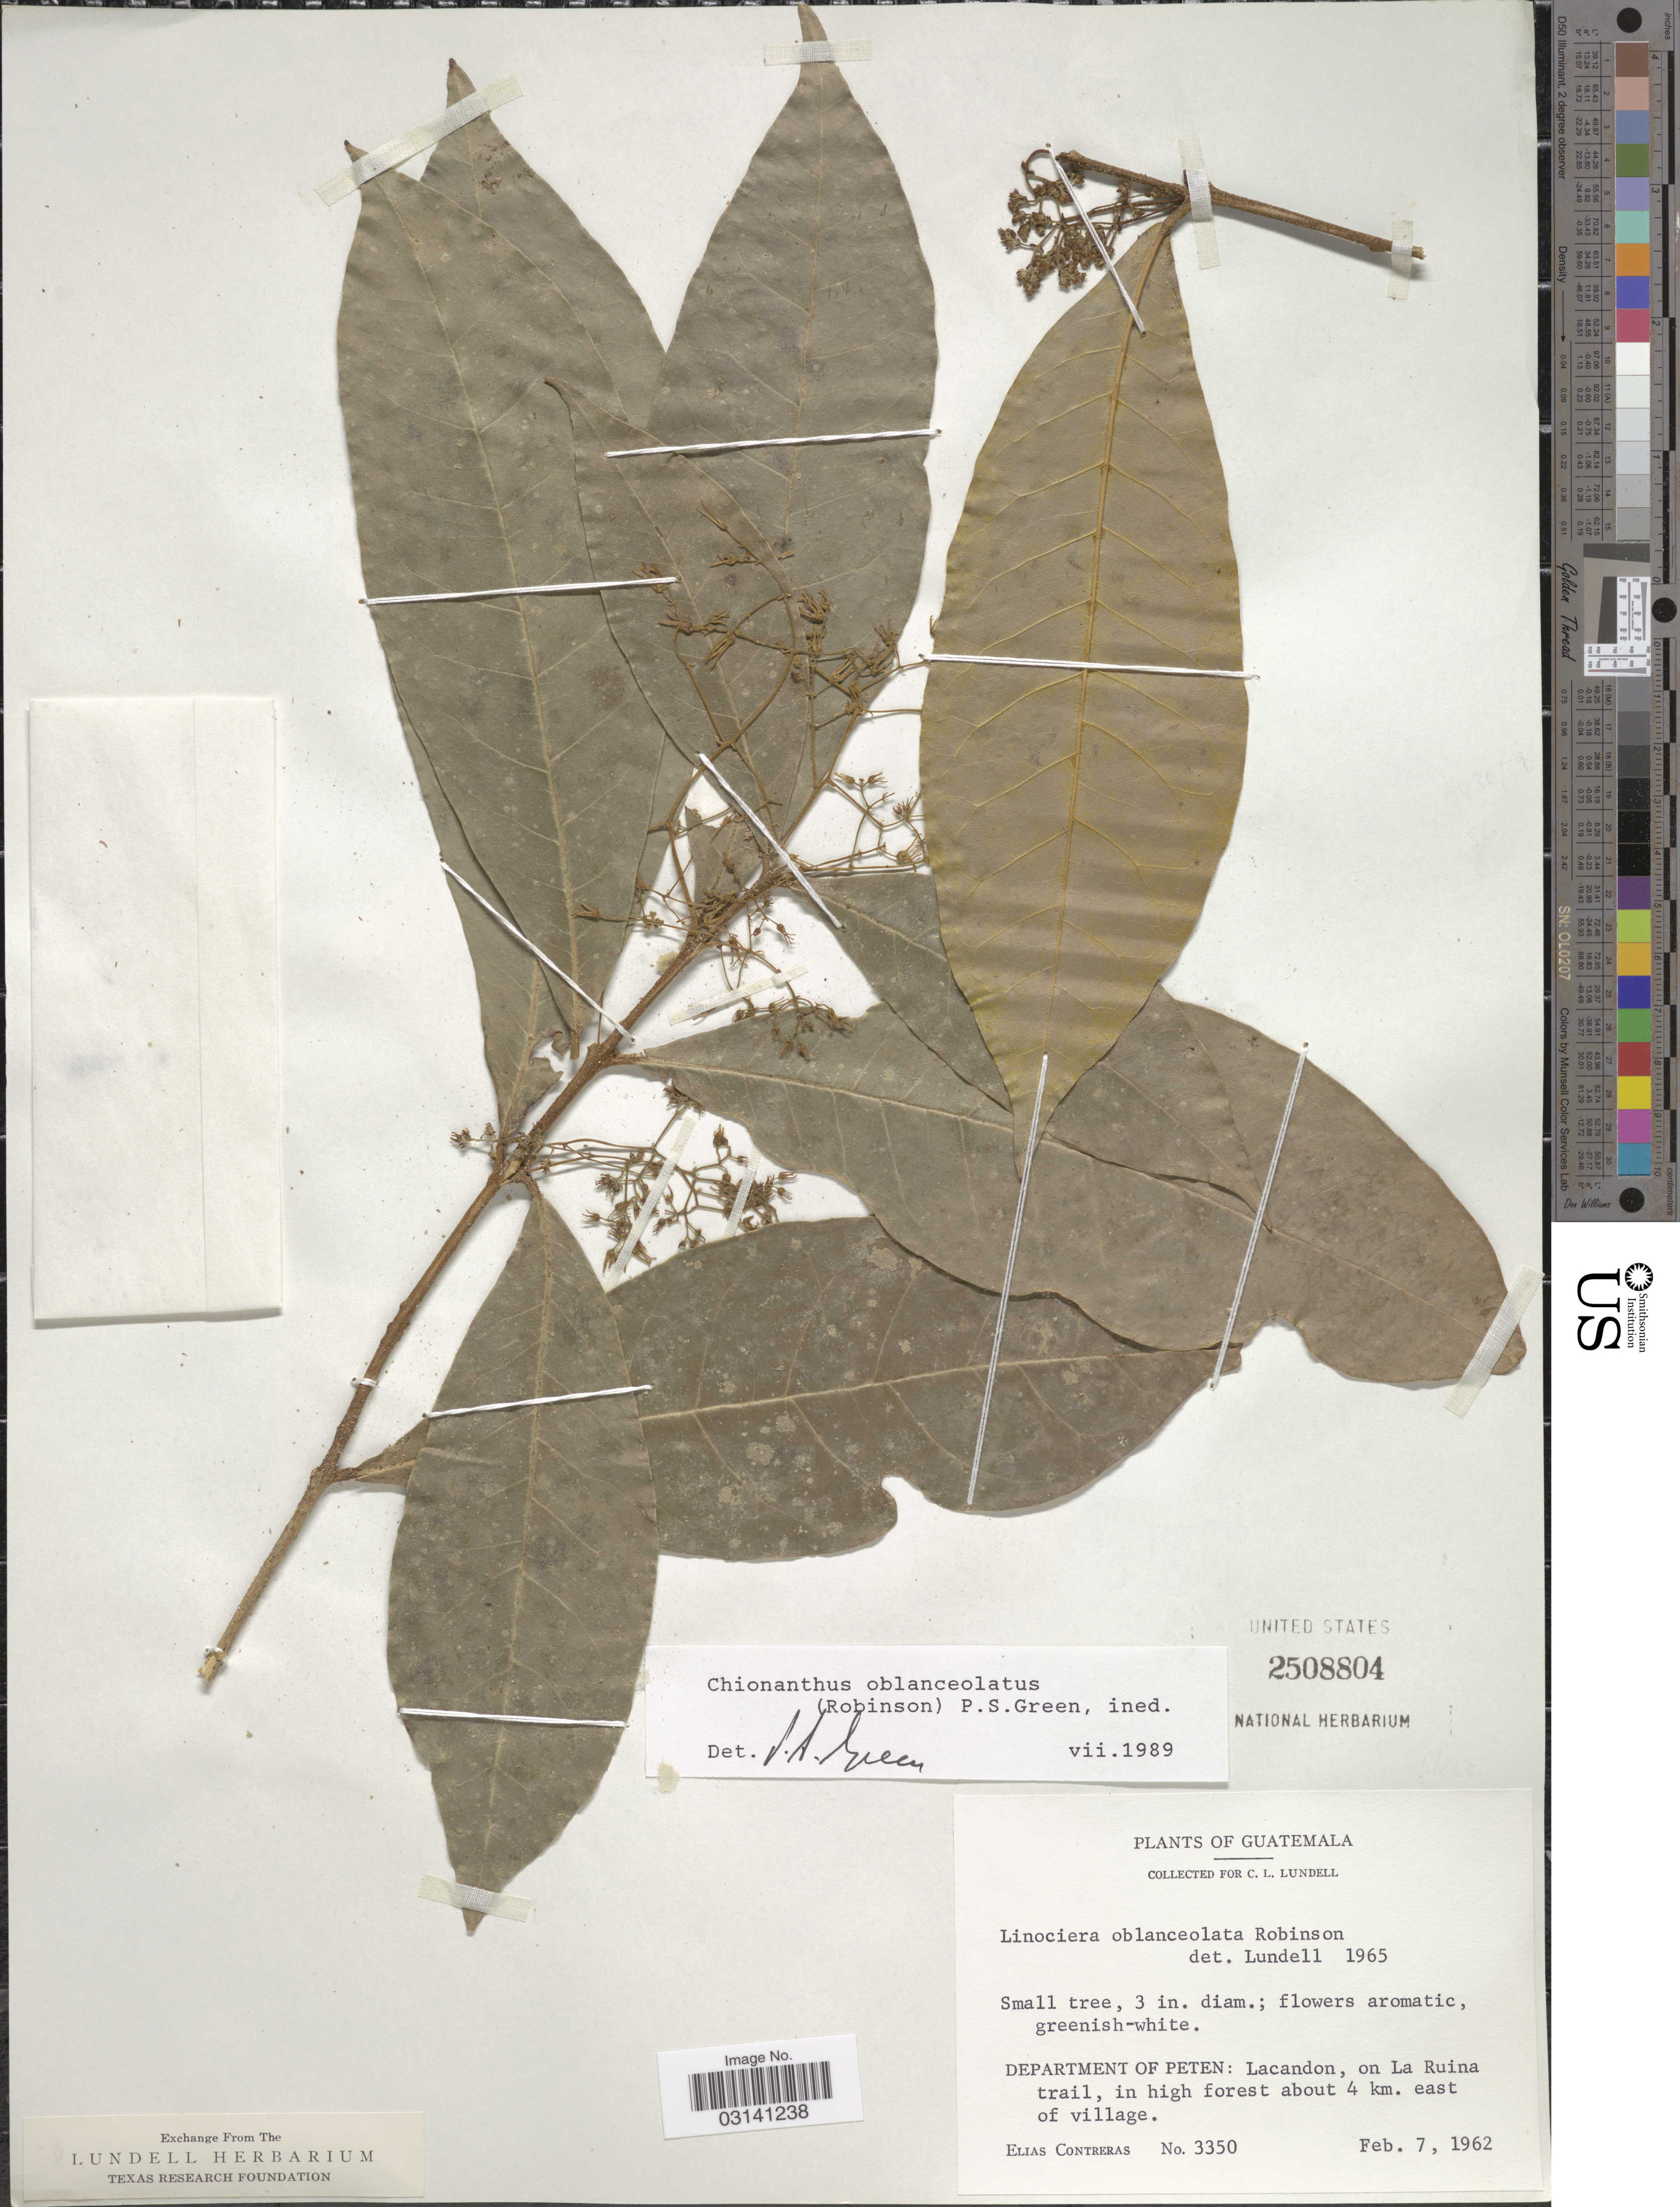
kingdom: Plantae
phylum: Tracheophyta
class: Magnoliopsida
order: Lamiales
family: Oleaceae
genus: Chionanthus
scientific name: Chionanthus oblanceolatus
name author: (B.L. Rob.) P.S. Green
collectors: E. Contreras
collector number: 3350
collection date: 1962-02-07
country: Guatemala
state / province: El Petén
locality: Department of Peten: Lacandon, on La Ruina trail, in high forest about 4 km. east of village.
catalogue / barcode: US 2508804